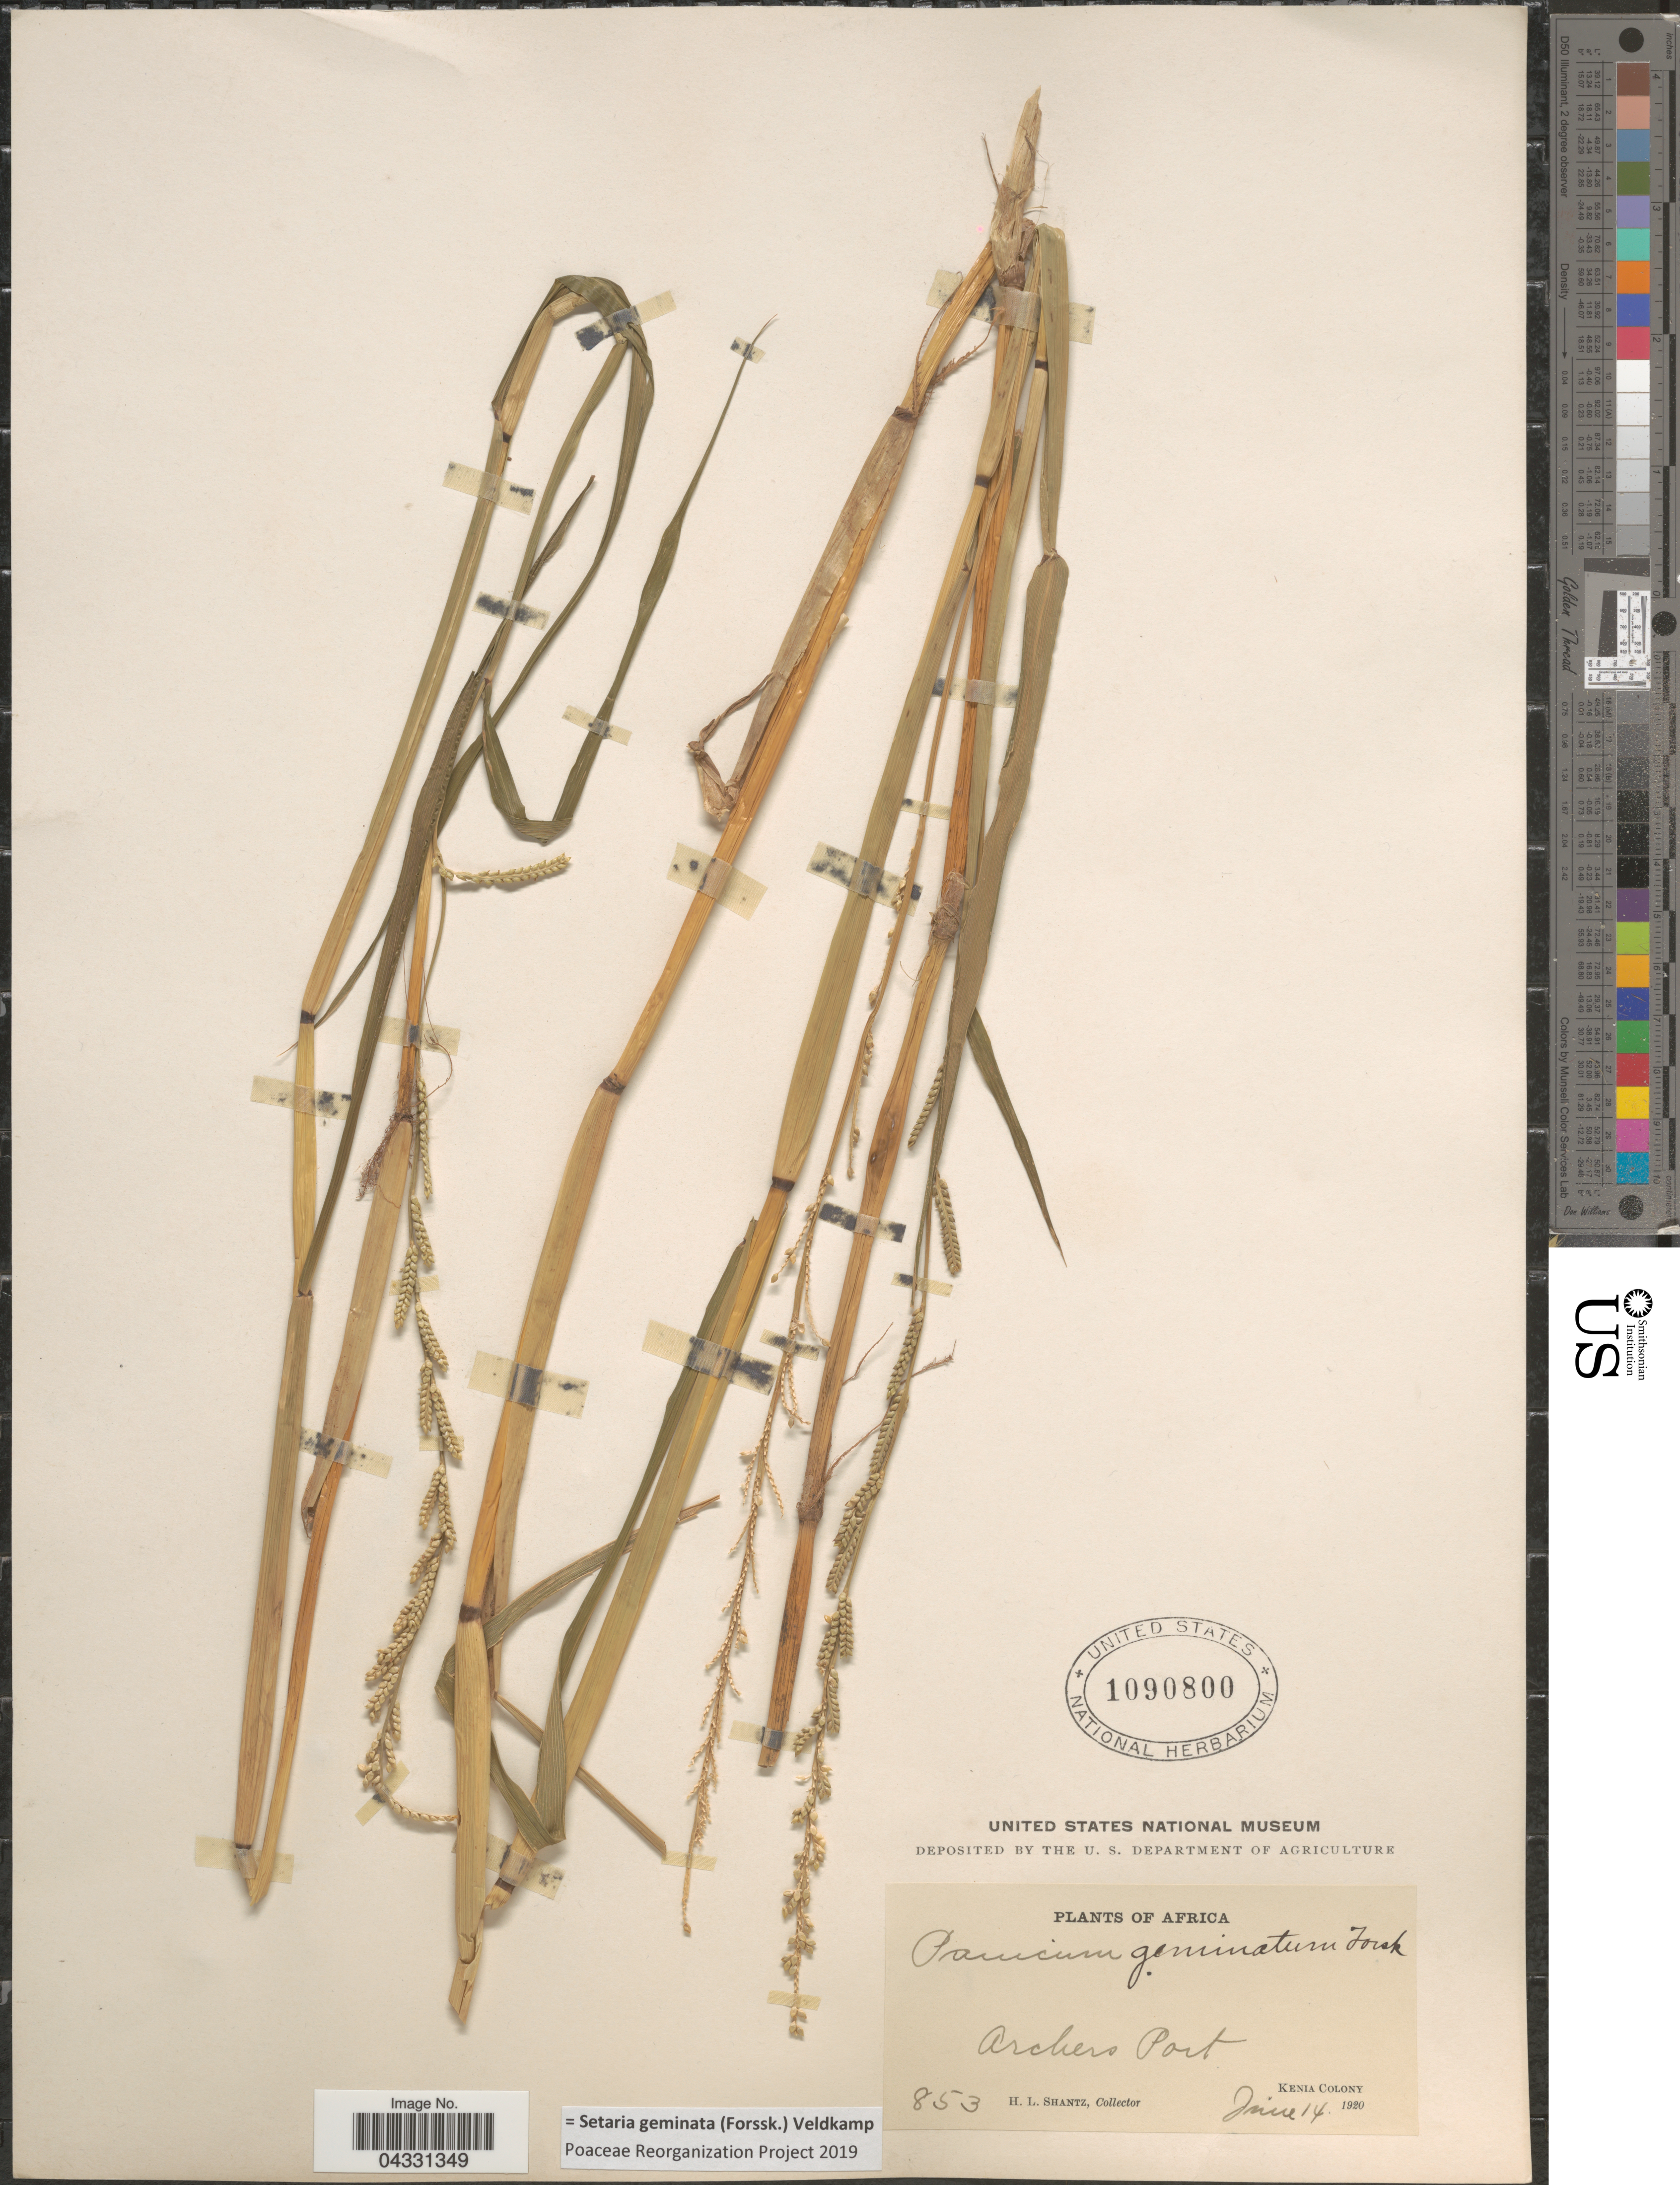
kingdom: Plantae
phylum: Tracheophyta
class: Liliopsida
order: Poales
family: Poaceae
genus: Setaria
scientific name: Setaria geminata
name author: (Forssk.) Veldkamp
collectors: H. Shantz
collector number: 853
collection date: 1920-06-14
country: Kenya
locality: Archers Port. Kenia Colony.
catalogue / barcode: US 1090800